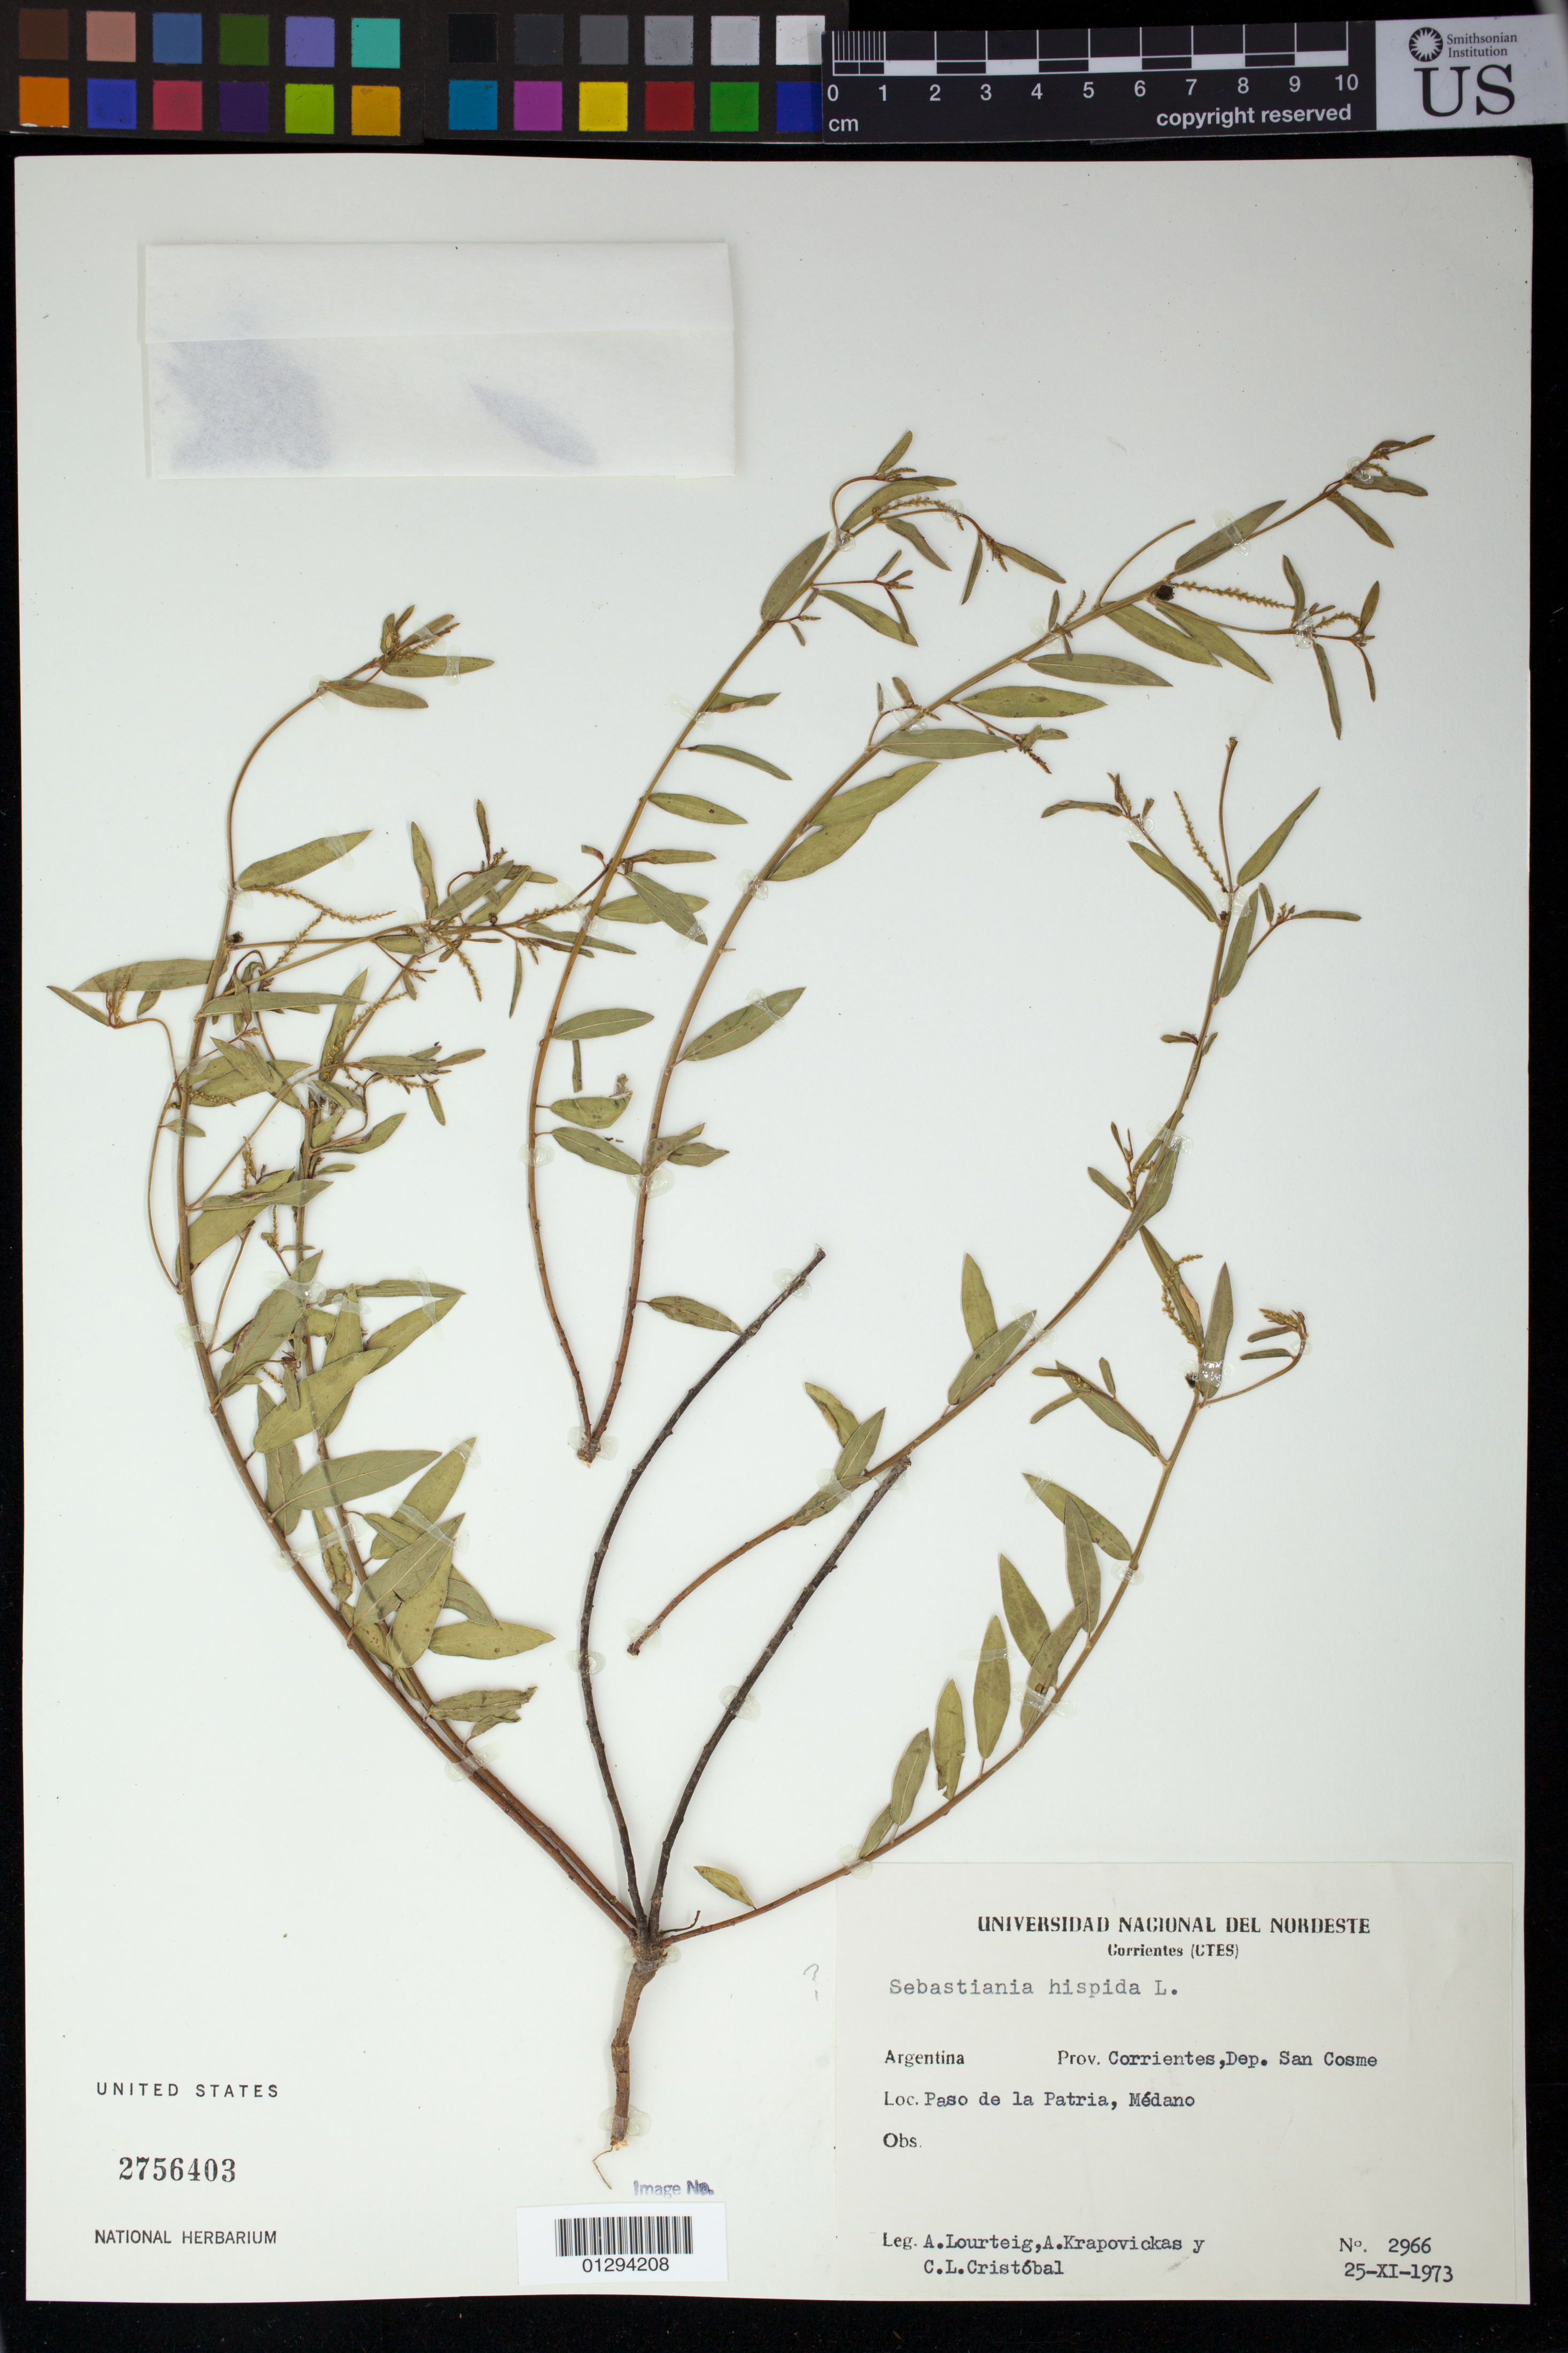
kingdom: Plantae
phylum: Tracheophyta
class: Magnoliopsida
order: Malpighiales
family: Euphorbiaceae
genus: Sebastiania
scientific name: Sebastiania hispida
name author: (Mart.) Pax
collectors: A. Lourteig, A. Krapovickas & C. L. Cristóbal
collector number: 2966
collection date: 1973-11-25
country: Argentina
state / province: Corrientes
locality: Dep. San Cosme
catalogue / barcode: US 2756403